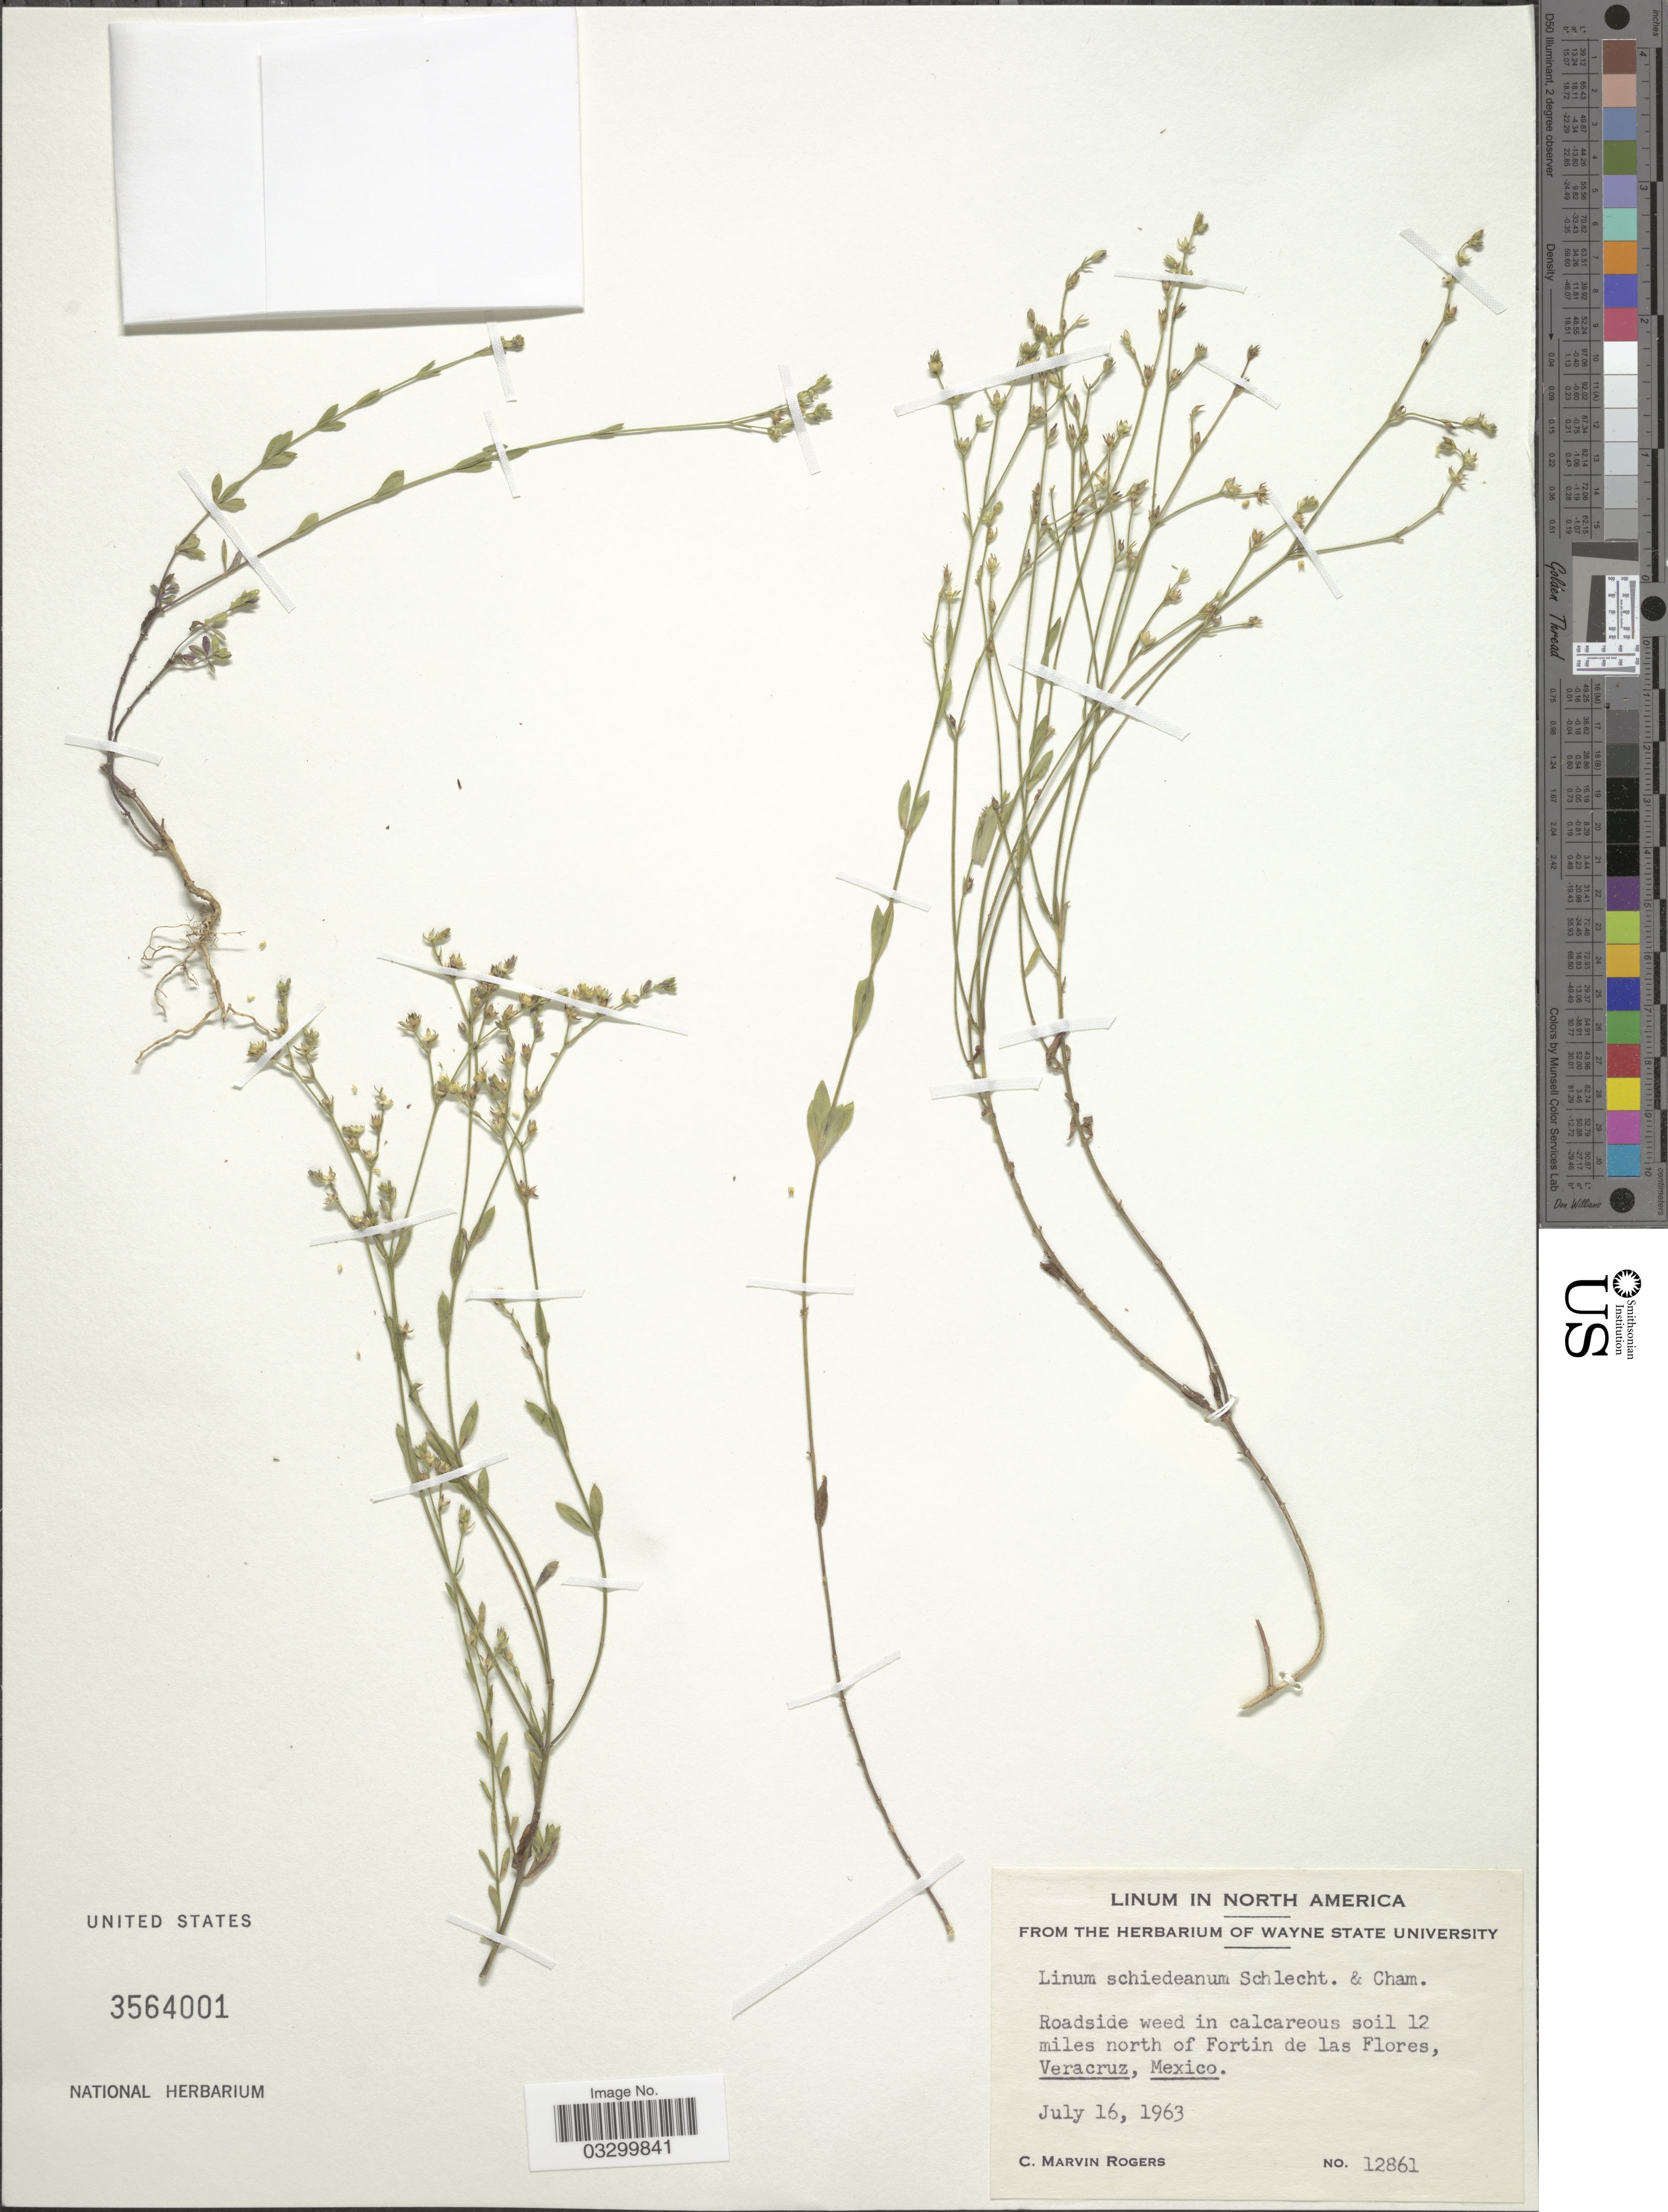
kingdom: Plantae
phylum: Tracheophyta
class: Magnoliopsida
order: Malpighiales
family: Linaceae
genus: Linum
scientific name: Linum schiedeanum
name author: Schltdl. & Cham.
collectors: C. M. Rogers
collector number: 12861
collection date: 1963-07-16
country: Mexico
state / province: Veracruz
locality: Roadside weed in calcareous soil 12 miles north of Fortin de las Flores, Veracruz.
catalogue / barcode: US 3564001